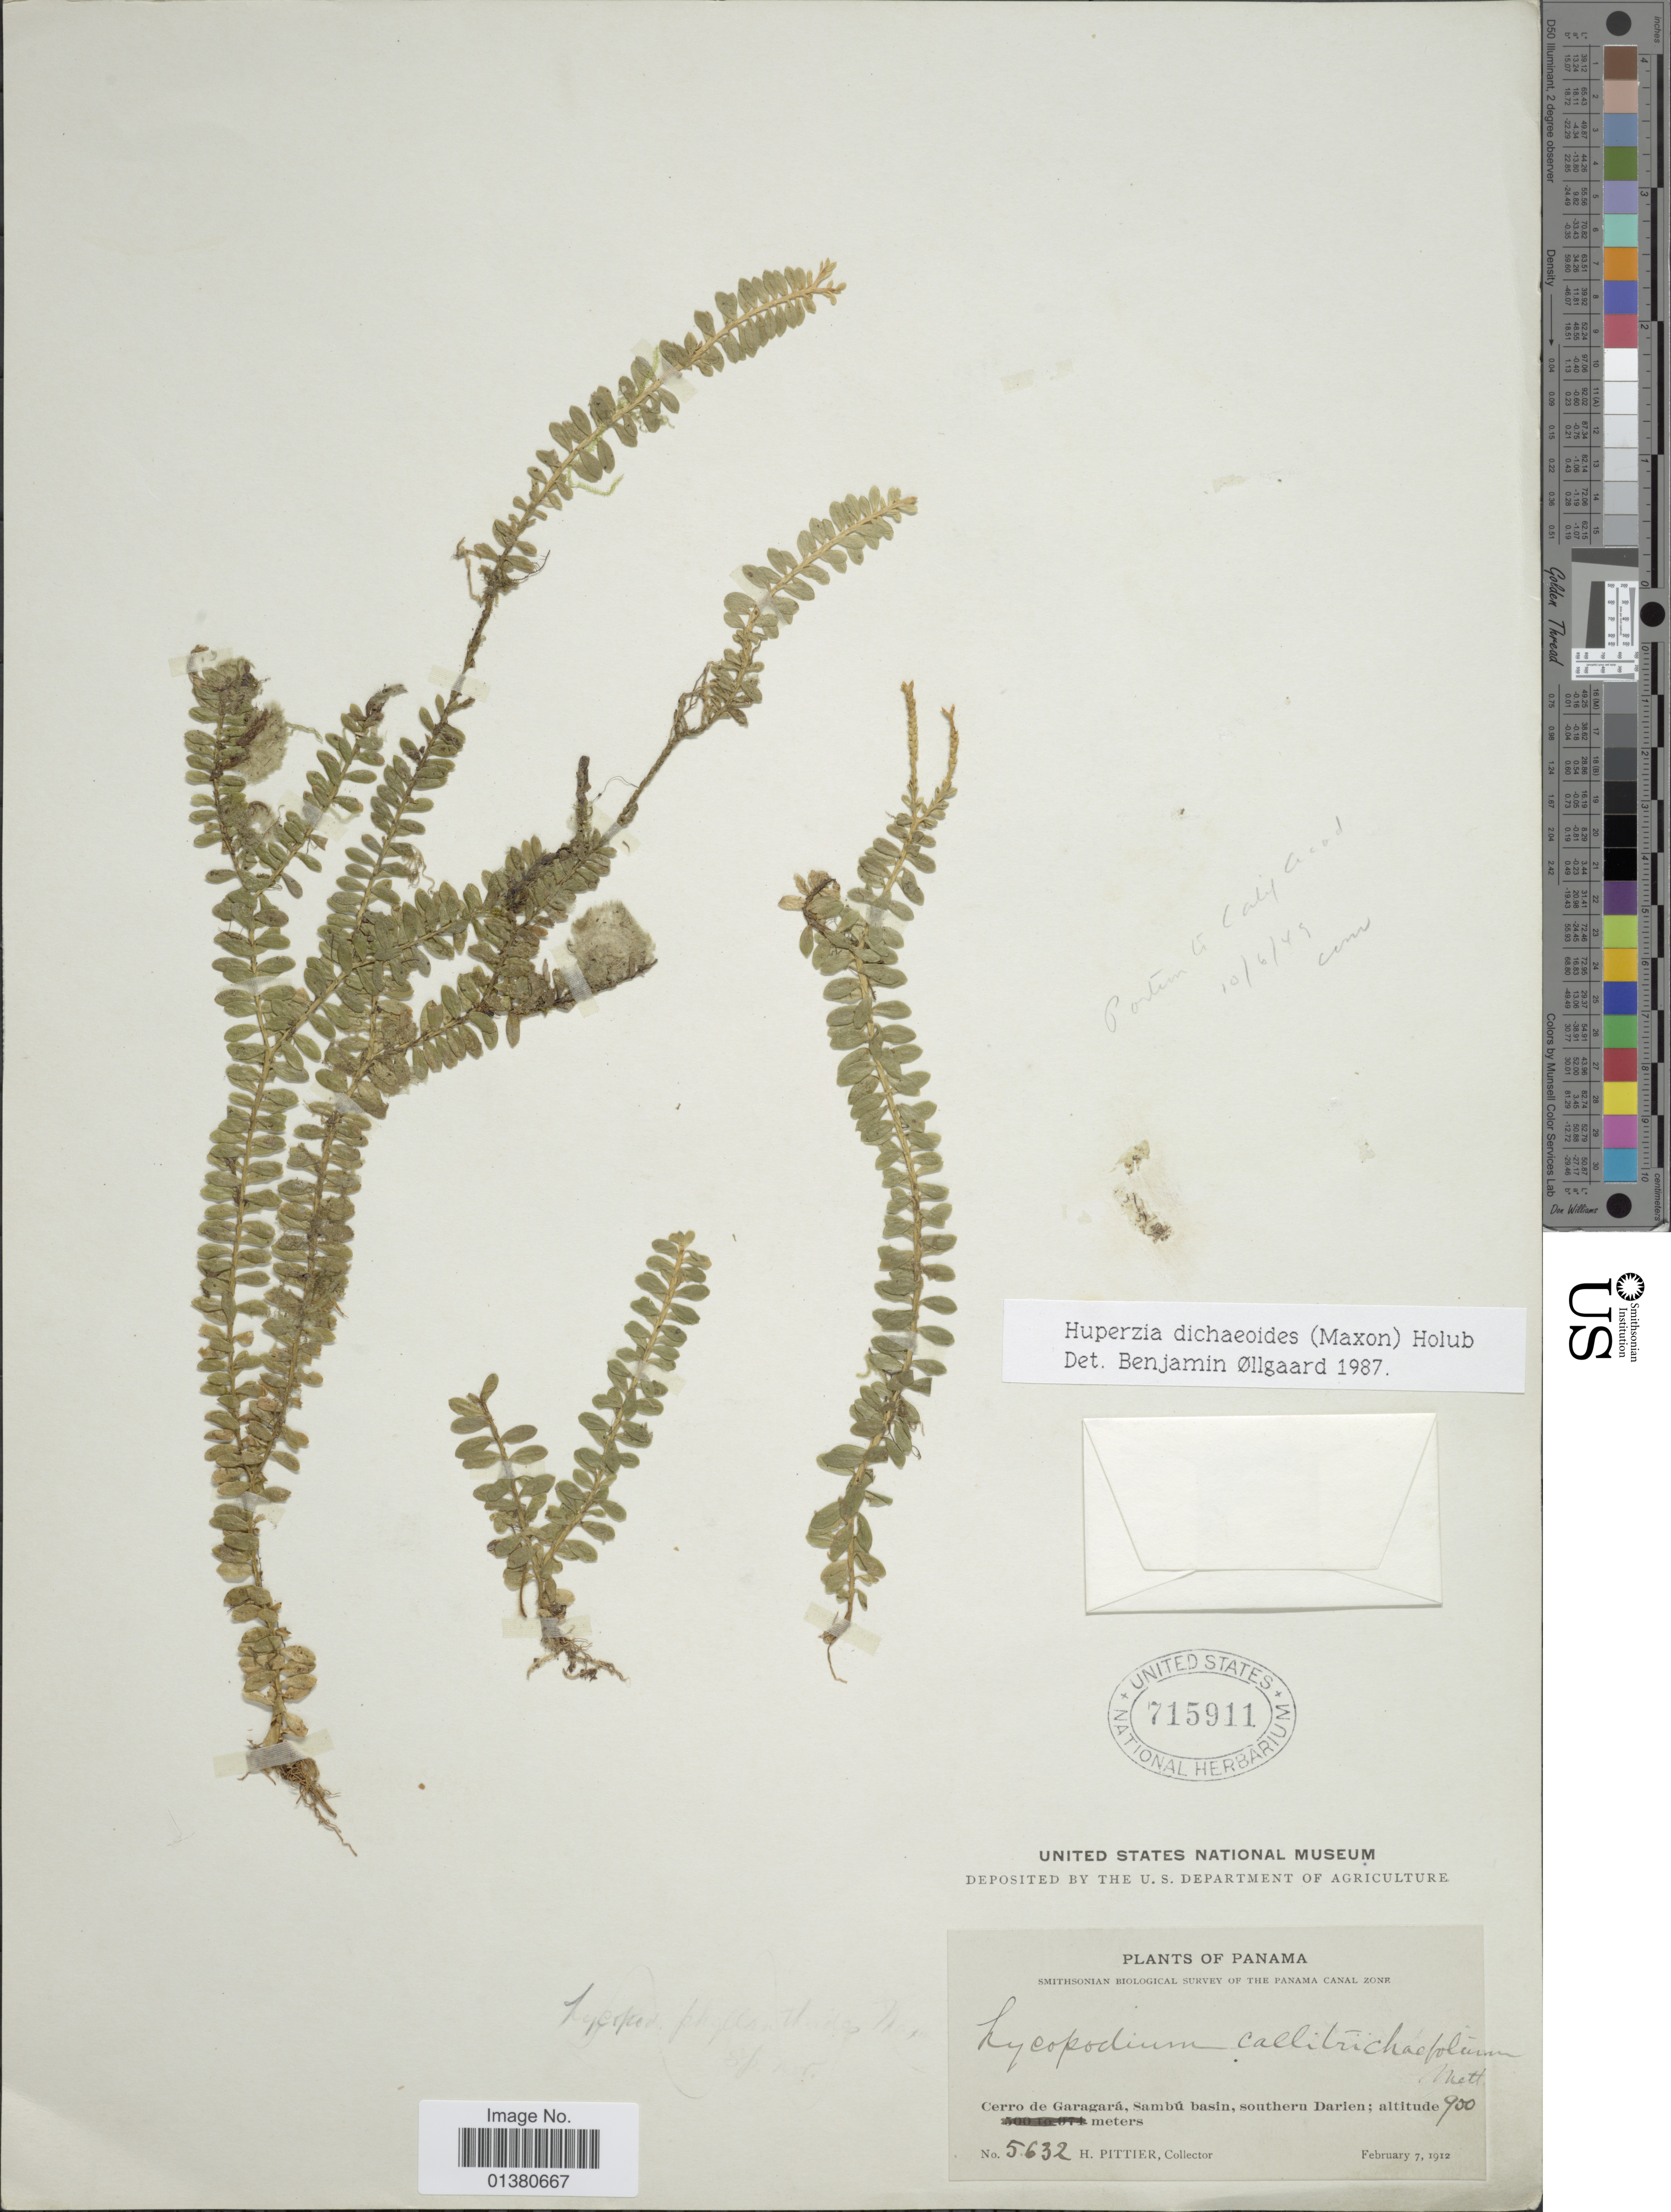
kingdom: Plantae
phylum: Tracheophyta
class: Lycopodiopsida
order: Lycopodiales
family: Lycopodiaceae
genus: Phlegmariurus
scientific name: Phlegmariurus dichaeoides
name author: (Maxon) B. Øllg.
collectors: H. F. Pittier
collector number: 5632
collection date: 1912-02-07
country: Panama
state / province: Darién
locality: Cerro de Garagará, Sambú basin, southern Darien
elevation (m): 900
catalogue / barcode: US 715911